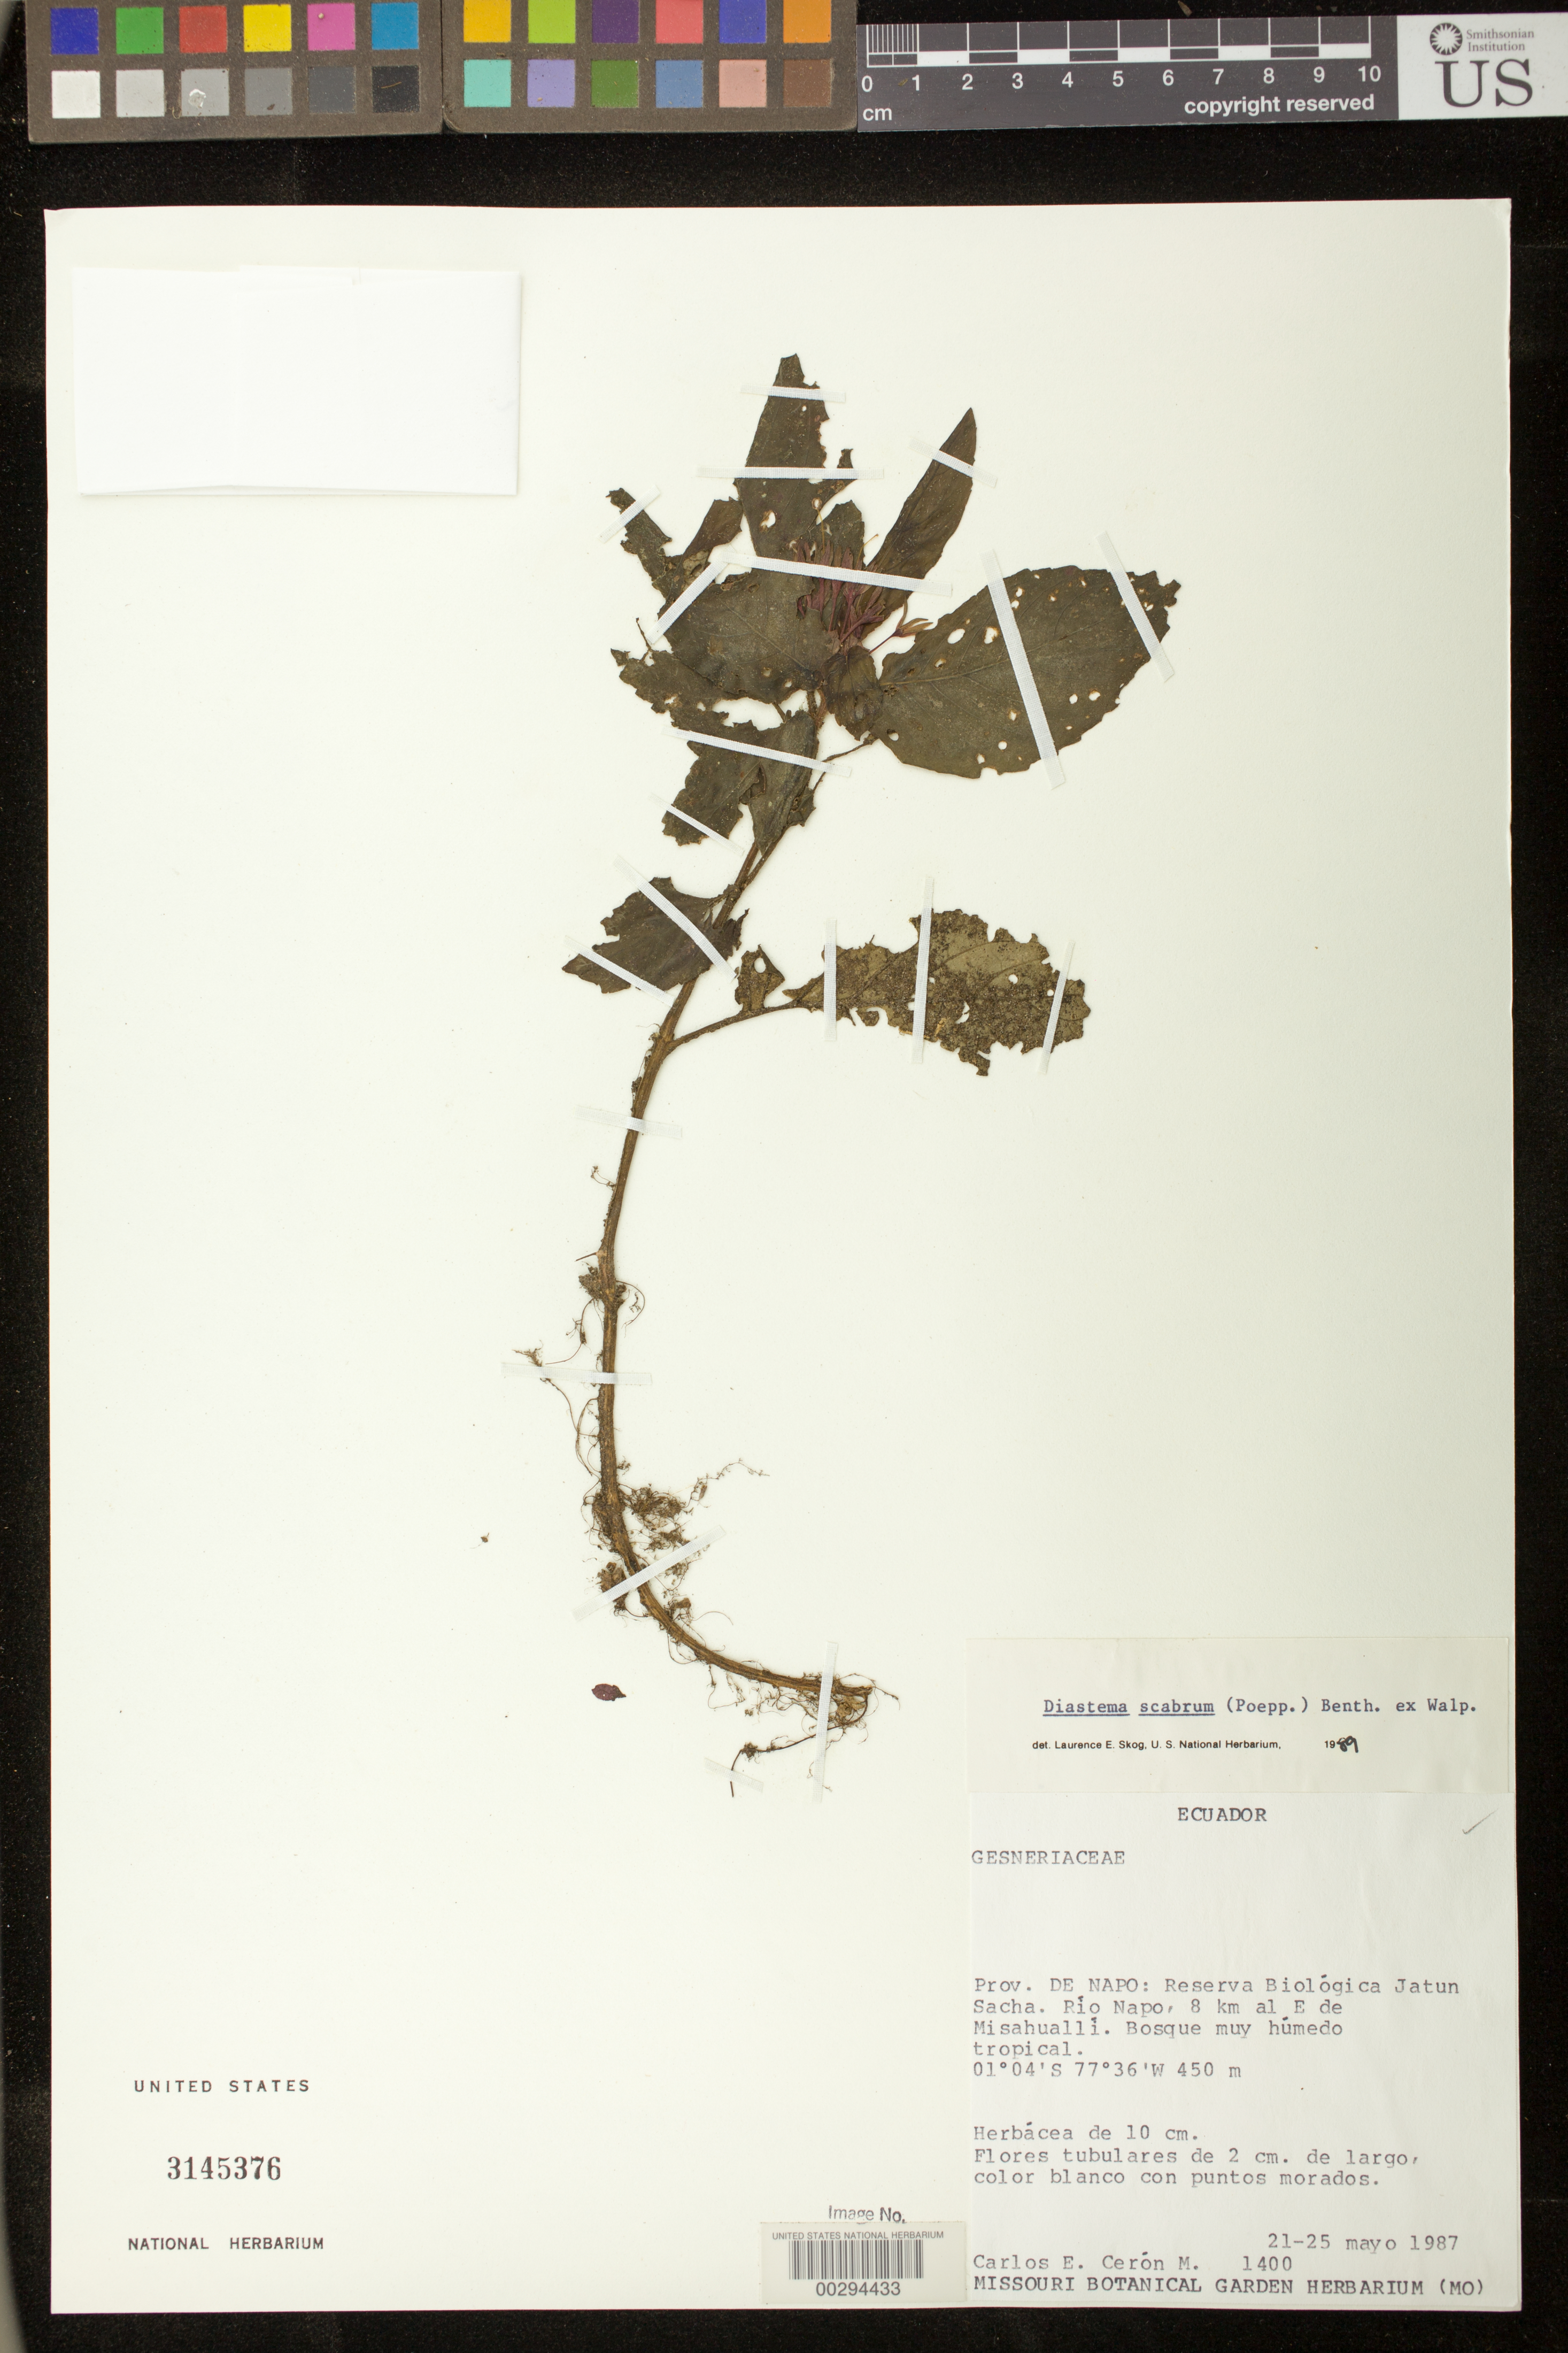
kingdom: Plantae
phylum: Tracheophyta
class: Magnoliopsida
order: Lamiales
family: Gesneriaceae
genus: Diastema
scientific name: Diastema scabrum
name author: (Poepp.) Benth. ex Walp.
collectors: C. E. Cerón M.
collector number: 1400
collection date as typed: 21-25 May 1987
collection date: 1987-05-21/1987-05-25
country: Ecuador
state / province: Napo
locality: Reserva Biologica Jatun Sacha, Rio Napo, 8 km E of Misahualli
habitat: Very humid tropical forest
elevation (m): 450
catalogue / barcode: US 3145376